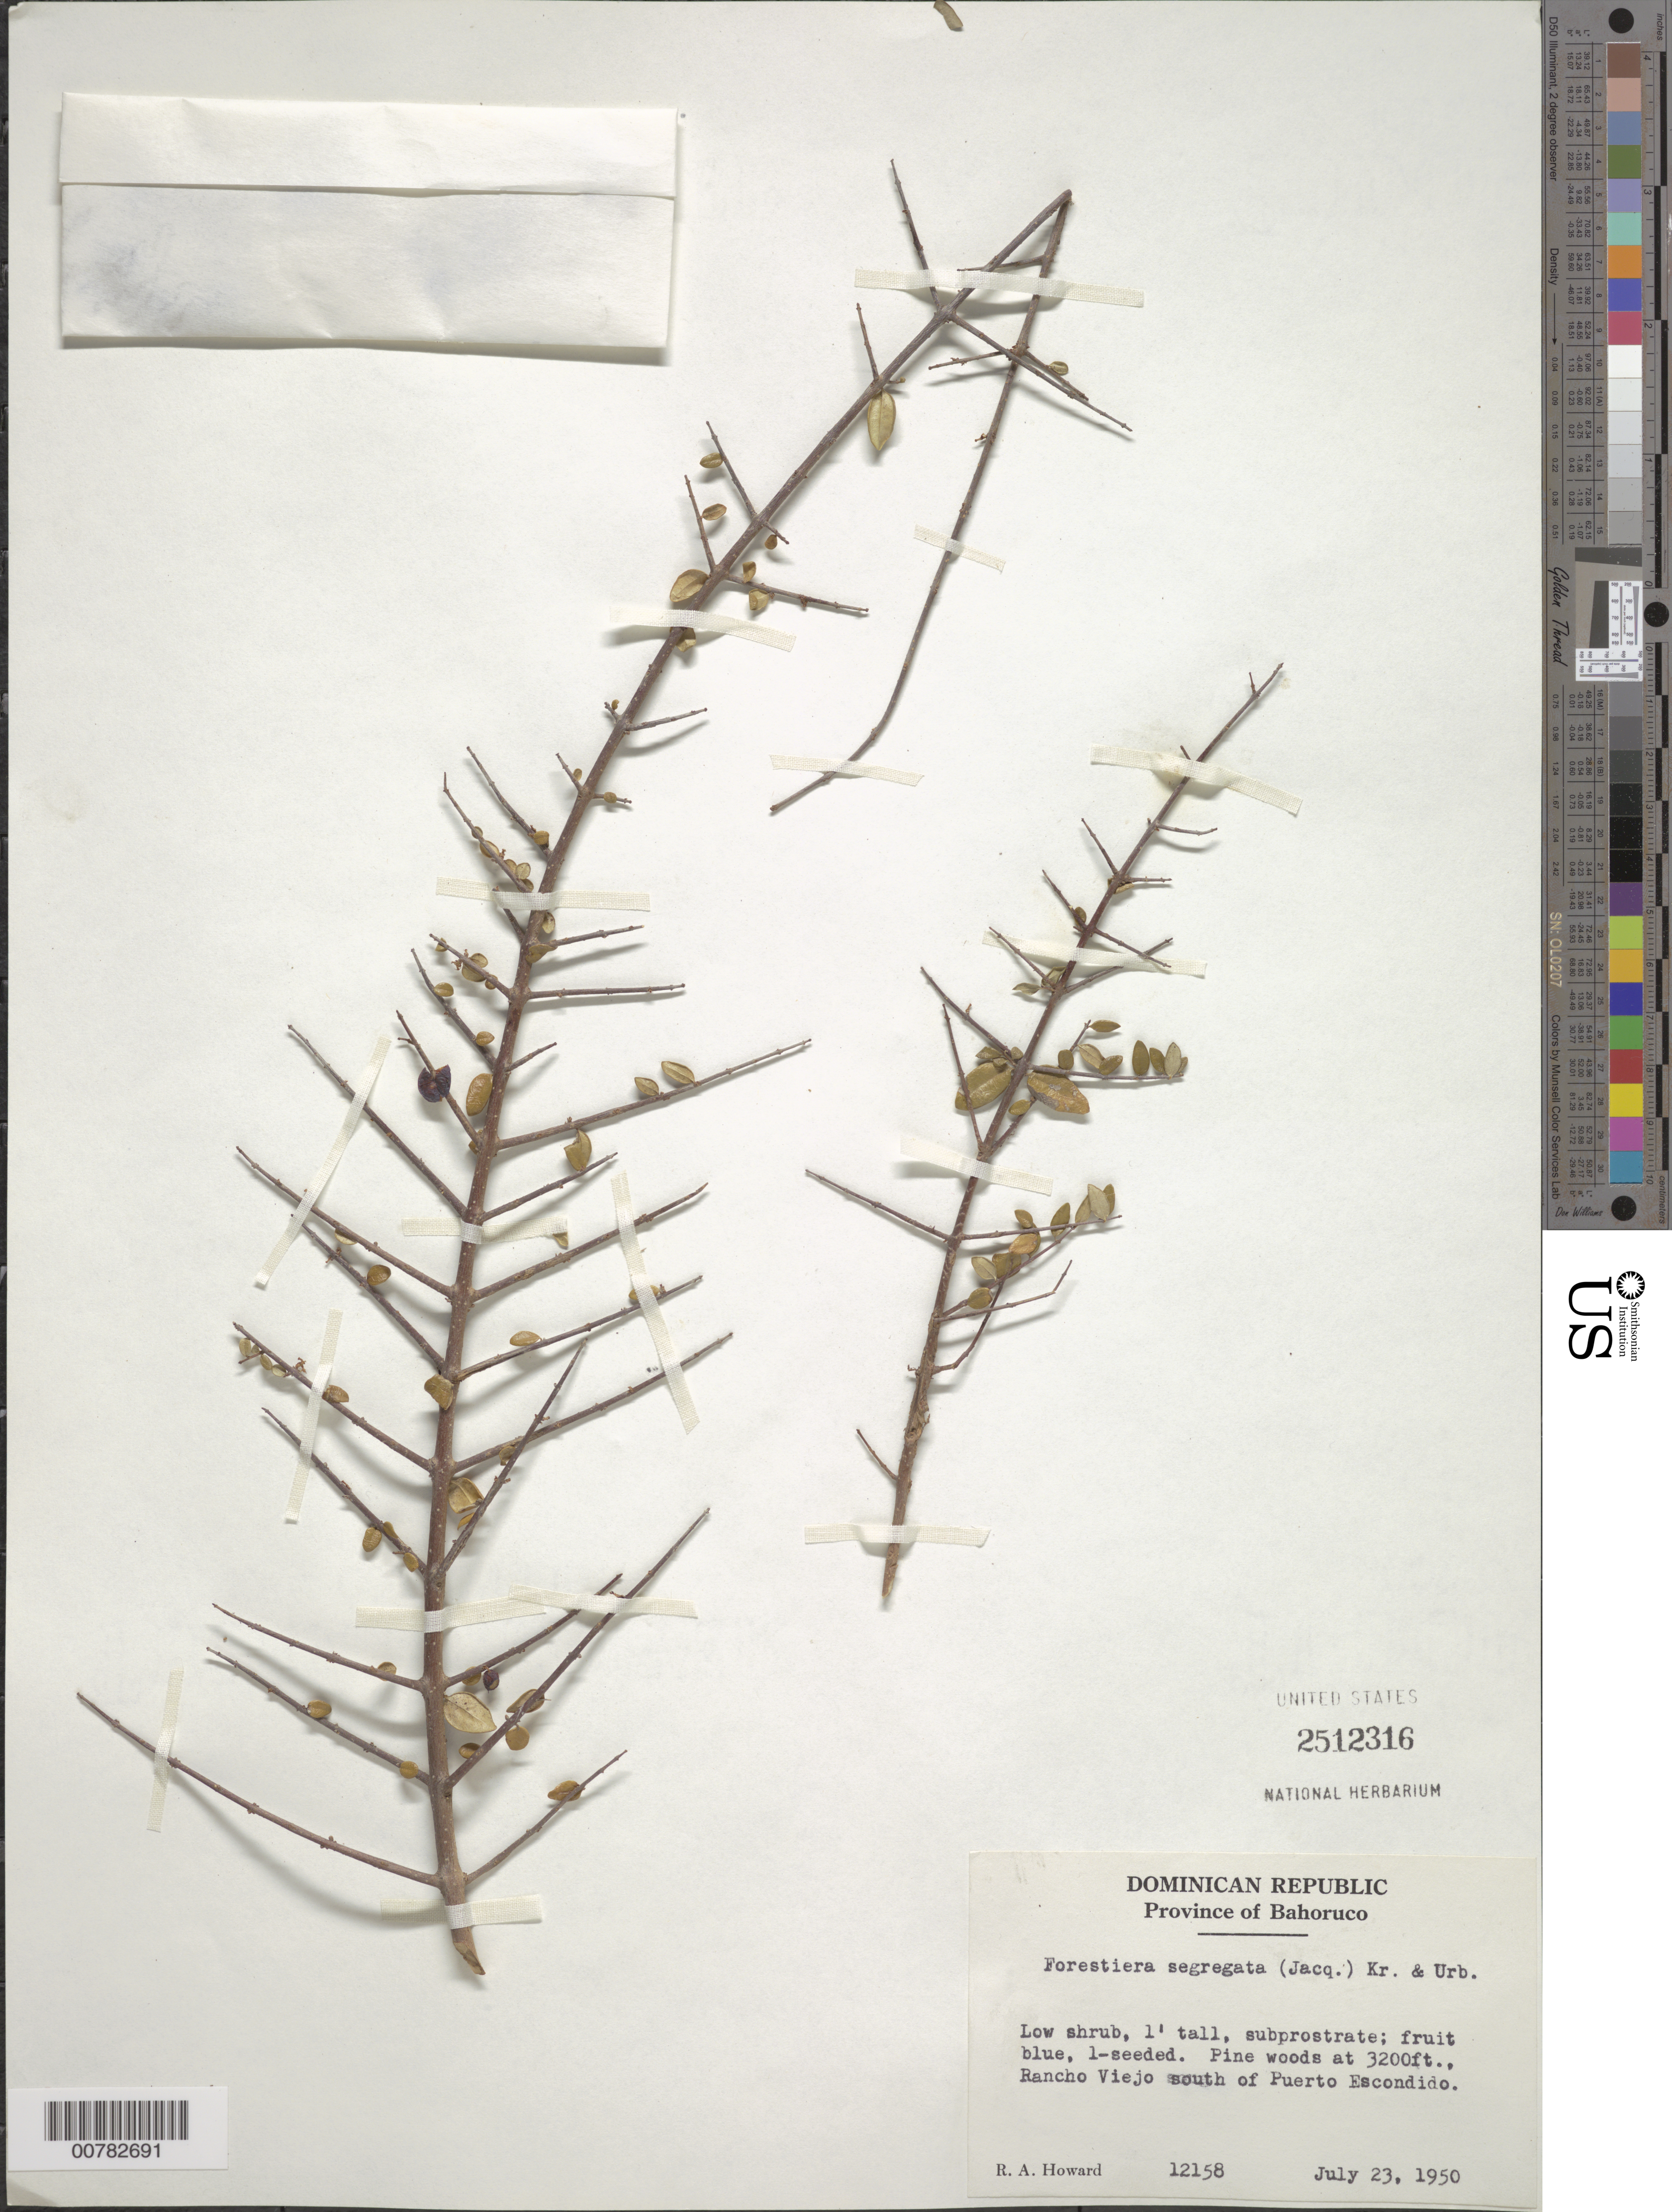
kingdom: Plantae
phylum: Tracheophyta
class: Magnoliopsida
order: Lamiales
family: Oleaceae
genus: Forestiera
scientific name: Forestiera segregata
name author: (Jacq.) Krug & Urb.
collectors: R. A. Howard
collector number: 12158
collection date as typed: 23 Jul 1950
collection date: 1950-07-23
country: Dominican Republic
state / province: Baoruco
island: Hispaniola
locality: Rancho Viejo, south of Puerto Escondido.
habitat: Pine woods.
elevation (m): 975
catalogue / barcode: US 2512316